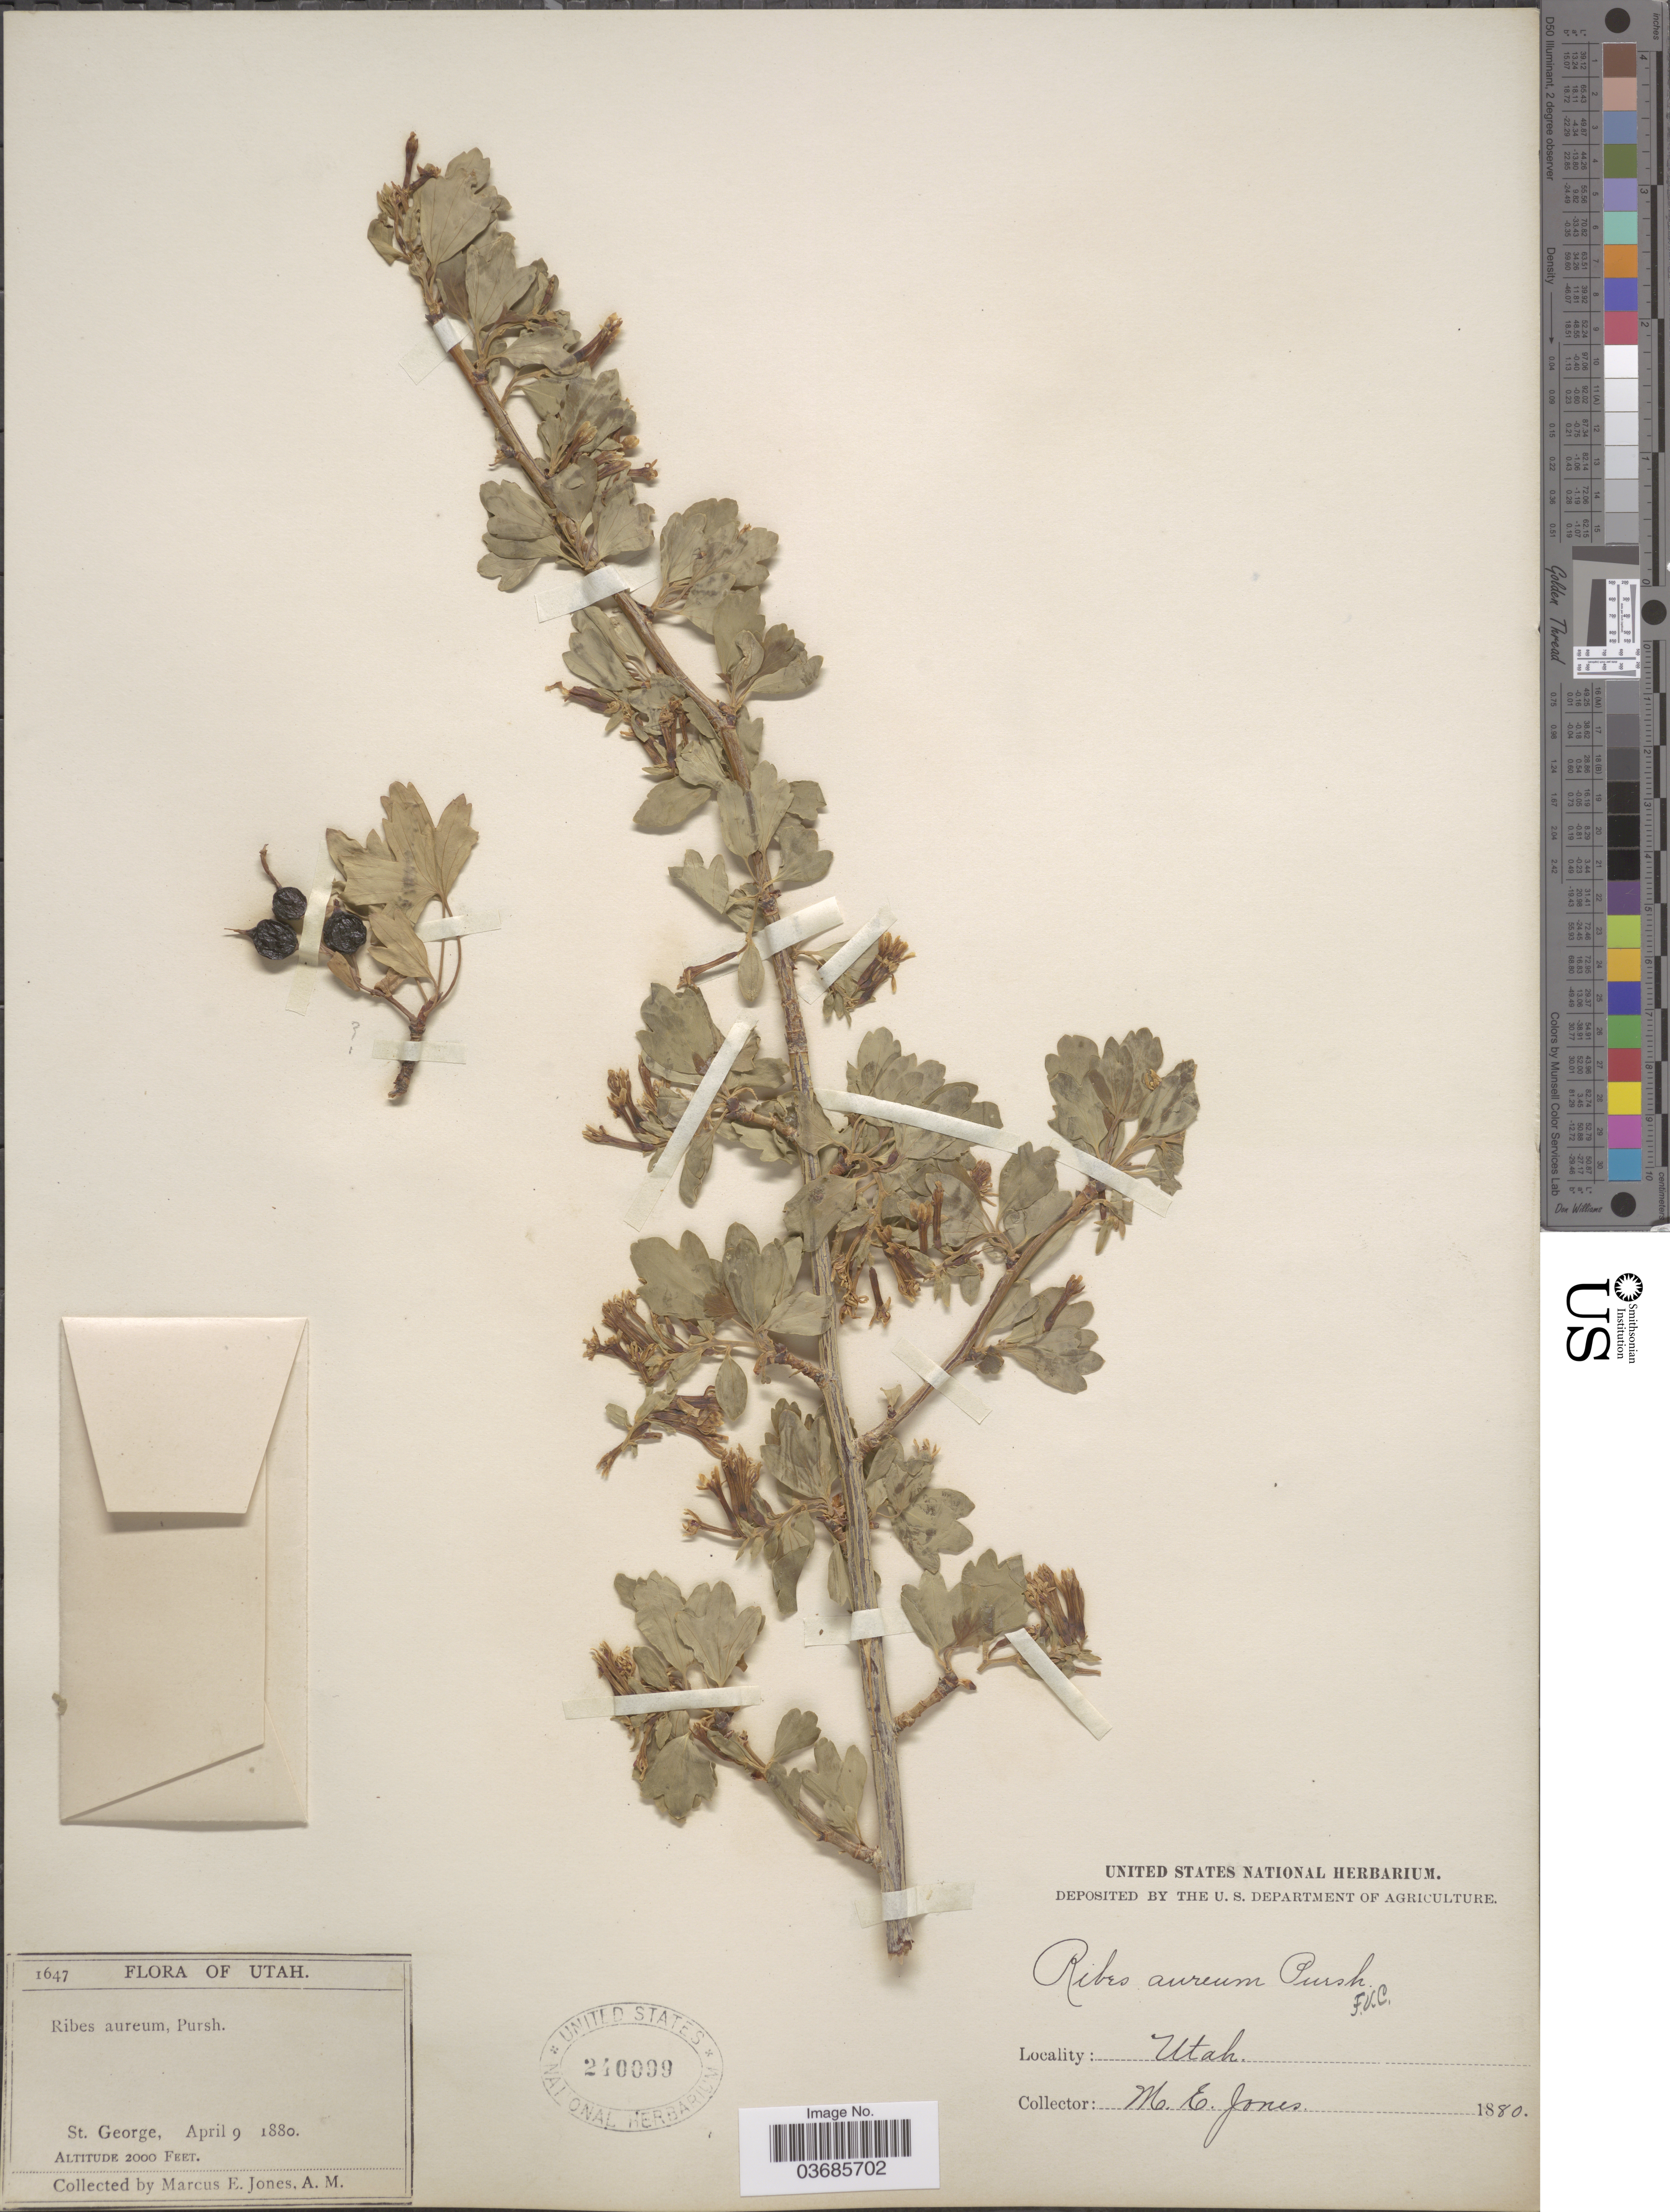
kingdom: Plantae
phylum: Tracheophyta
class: Magnoliopsida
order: Saxifragales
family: Grossulariaceae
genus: Ribes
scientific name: Ribes aureum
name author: Pursh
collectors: M. E. Jones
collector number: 1647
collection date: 1880-04-09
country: United States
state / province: Utah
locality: St. George.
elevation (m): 610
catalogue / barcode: US 240099